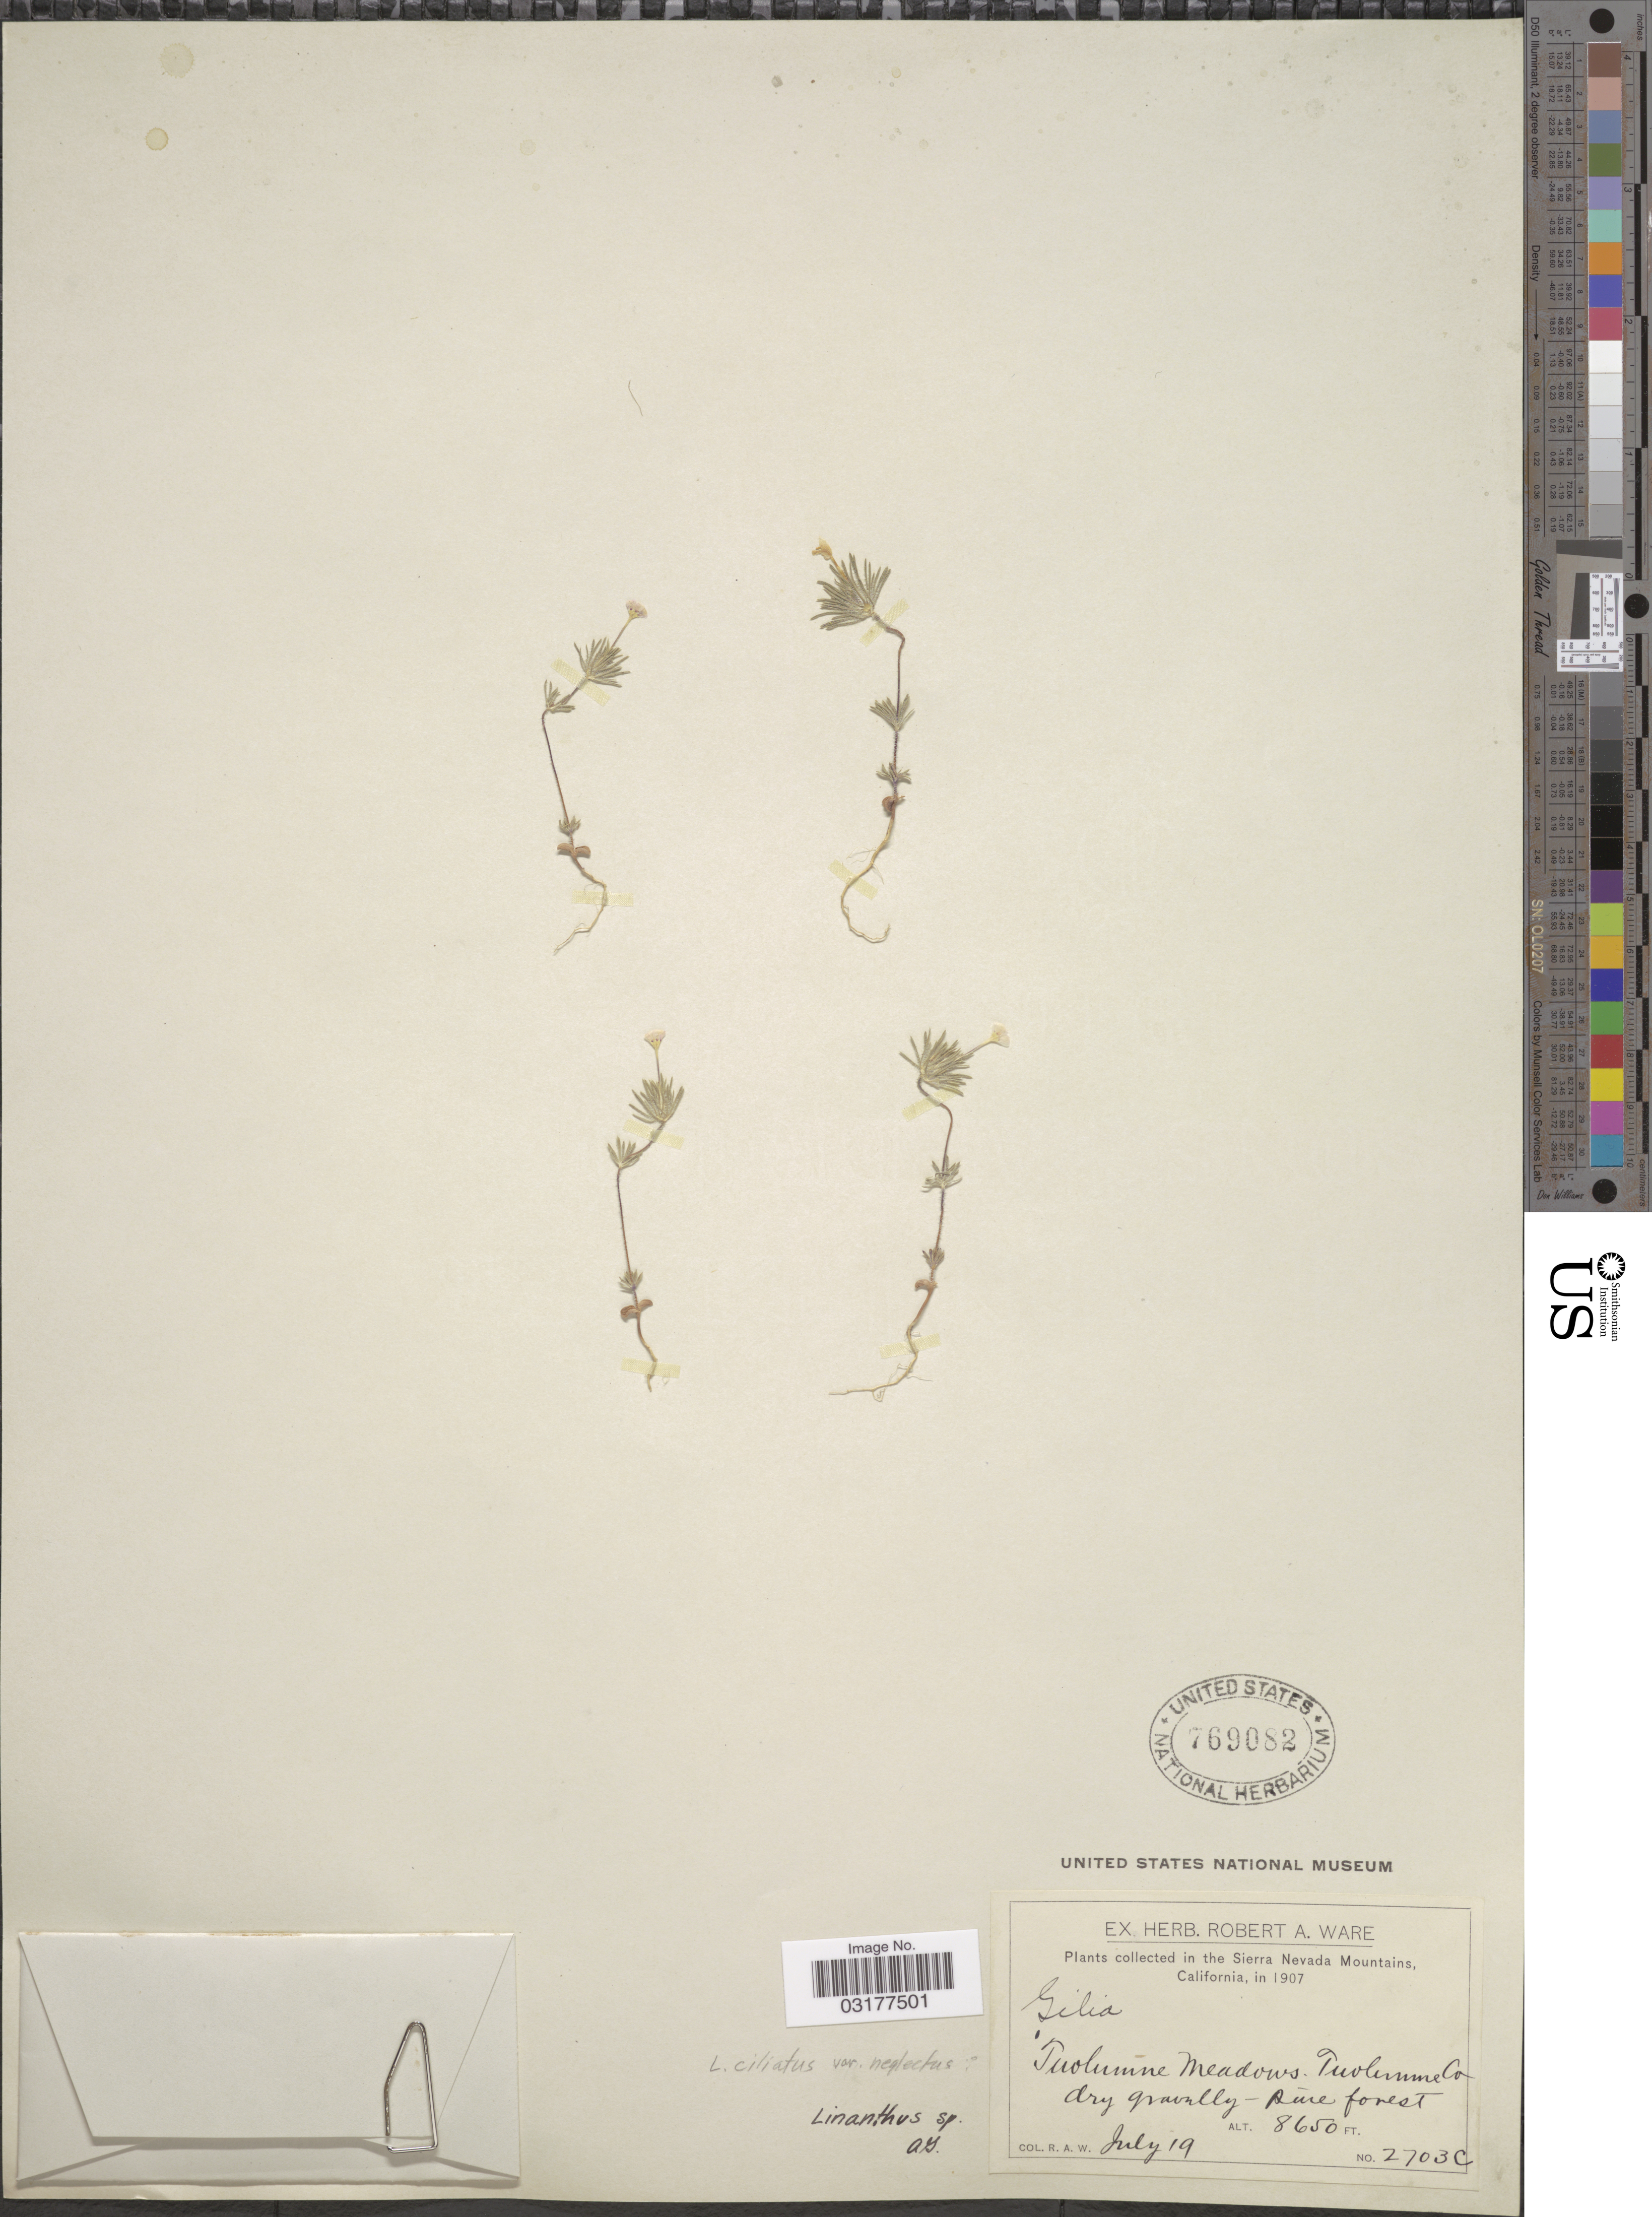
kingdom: Plantae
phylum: Tracheophyta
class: Magnoliopsida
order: Ericales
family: Polemoniaceae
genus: Leptosiphon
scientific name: Leptosiphon ciliatus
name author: (Benth.) Jeps.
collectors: R. Ware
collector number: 2703C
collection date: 1907-07-19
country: United States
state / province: California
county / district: Tuolumne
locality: In the Sierra Nevada Mountains. Tuolumne Meadows. Tuolumne Co.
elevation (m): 2637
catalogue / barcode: US 769082